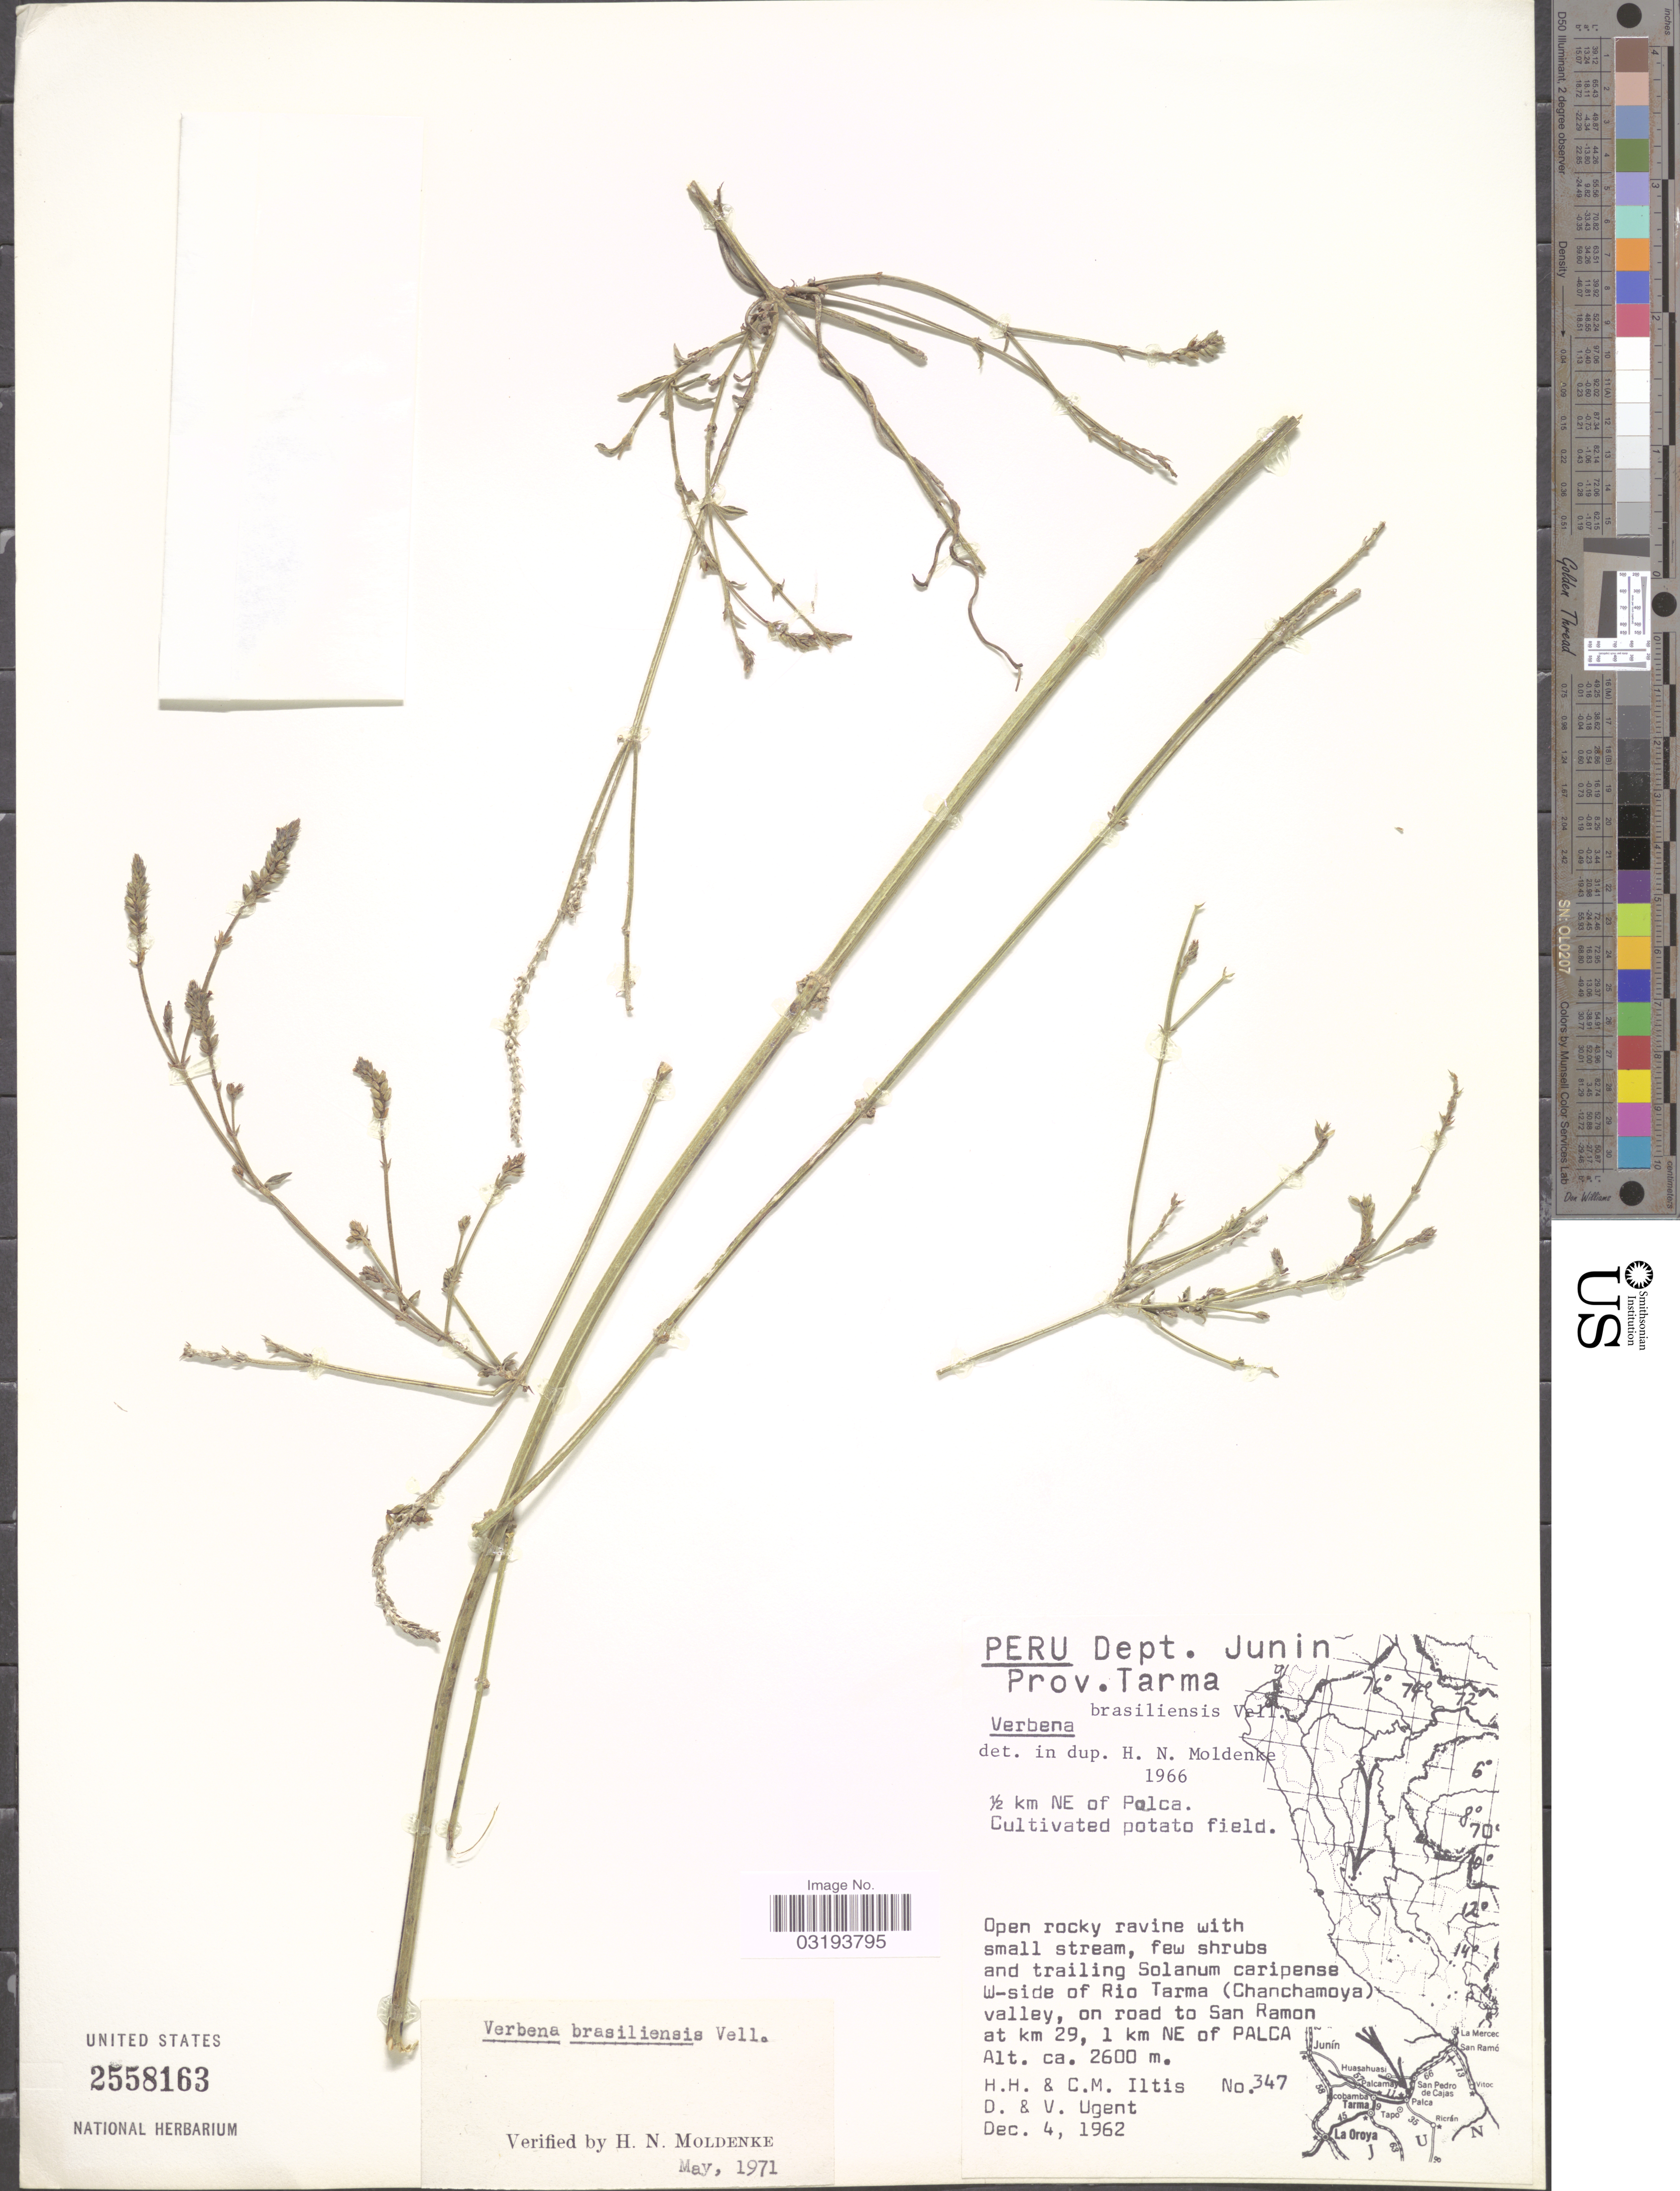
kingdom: Plantae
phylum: Tracheophyta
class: Magnoliopsida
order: Lamiales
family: Verbenaceae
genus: Verbena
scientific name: Verbena litoralis var. brevibracteata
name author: (Kuntze) N. O'Leary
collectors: H. H. Iltis, C. M Iltis, D. Ugent & V. Ugent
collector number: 347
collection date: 1962-10-04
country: Peru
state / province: Junín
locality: Dept. Junin, Prov. Tarma, ½ km NE of Palca. Cultivated potato field. W-side of Rio Tarma (Chancamoya) valley, on road to San Ramon at km 29, 1 km NE of Palca.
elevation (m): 2600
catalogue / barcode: US 2558163